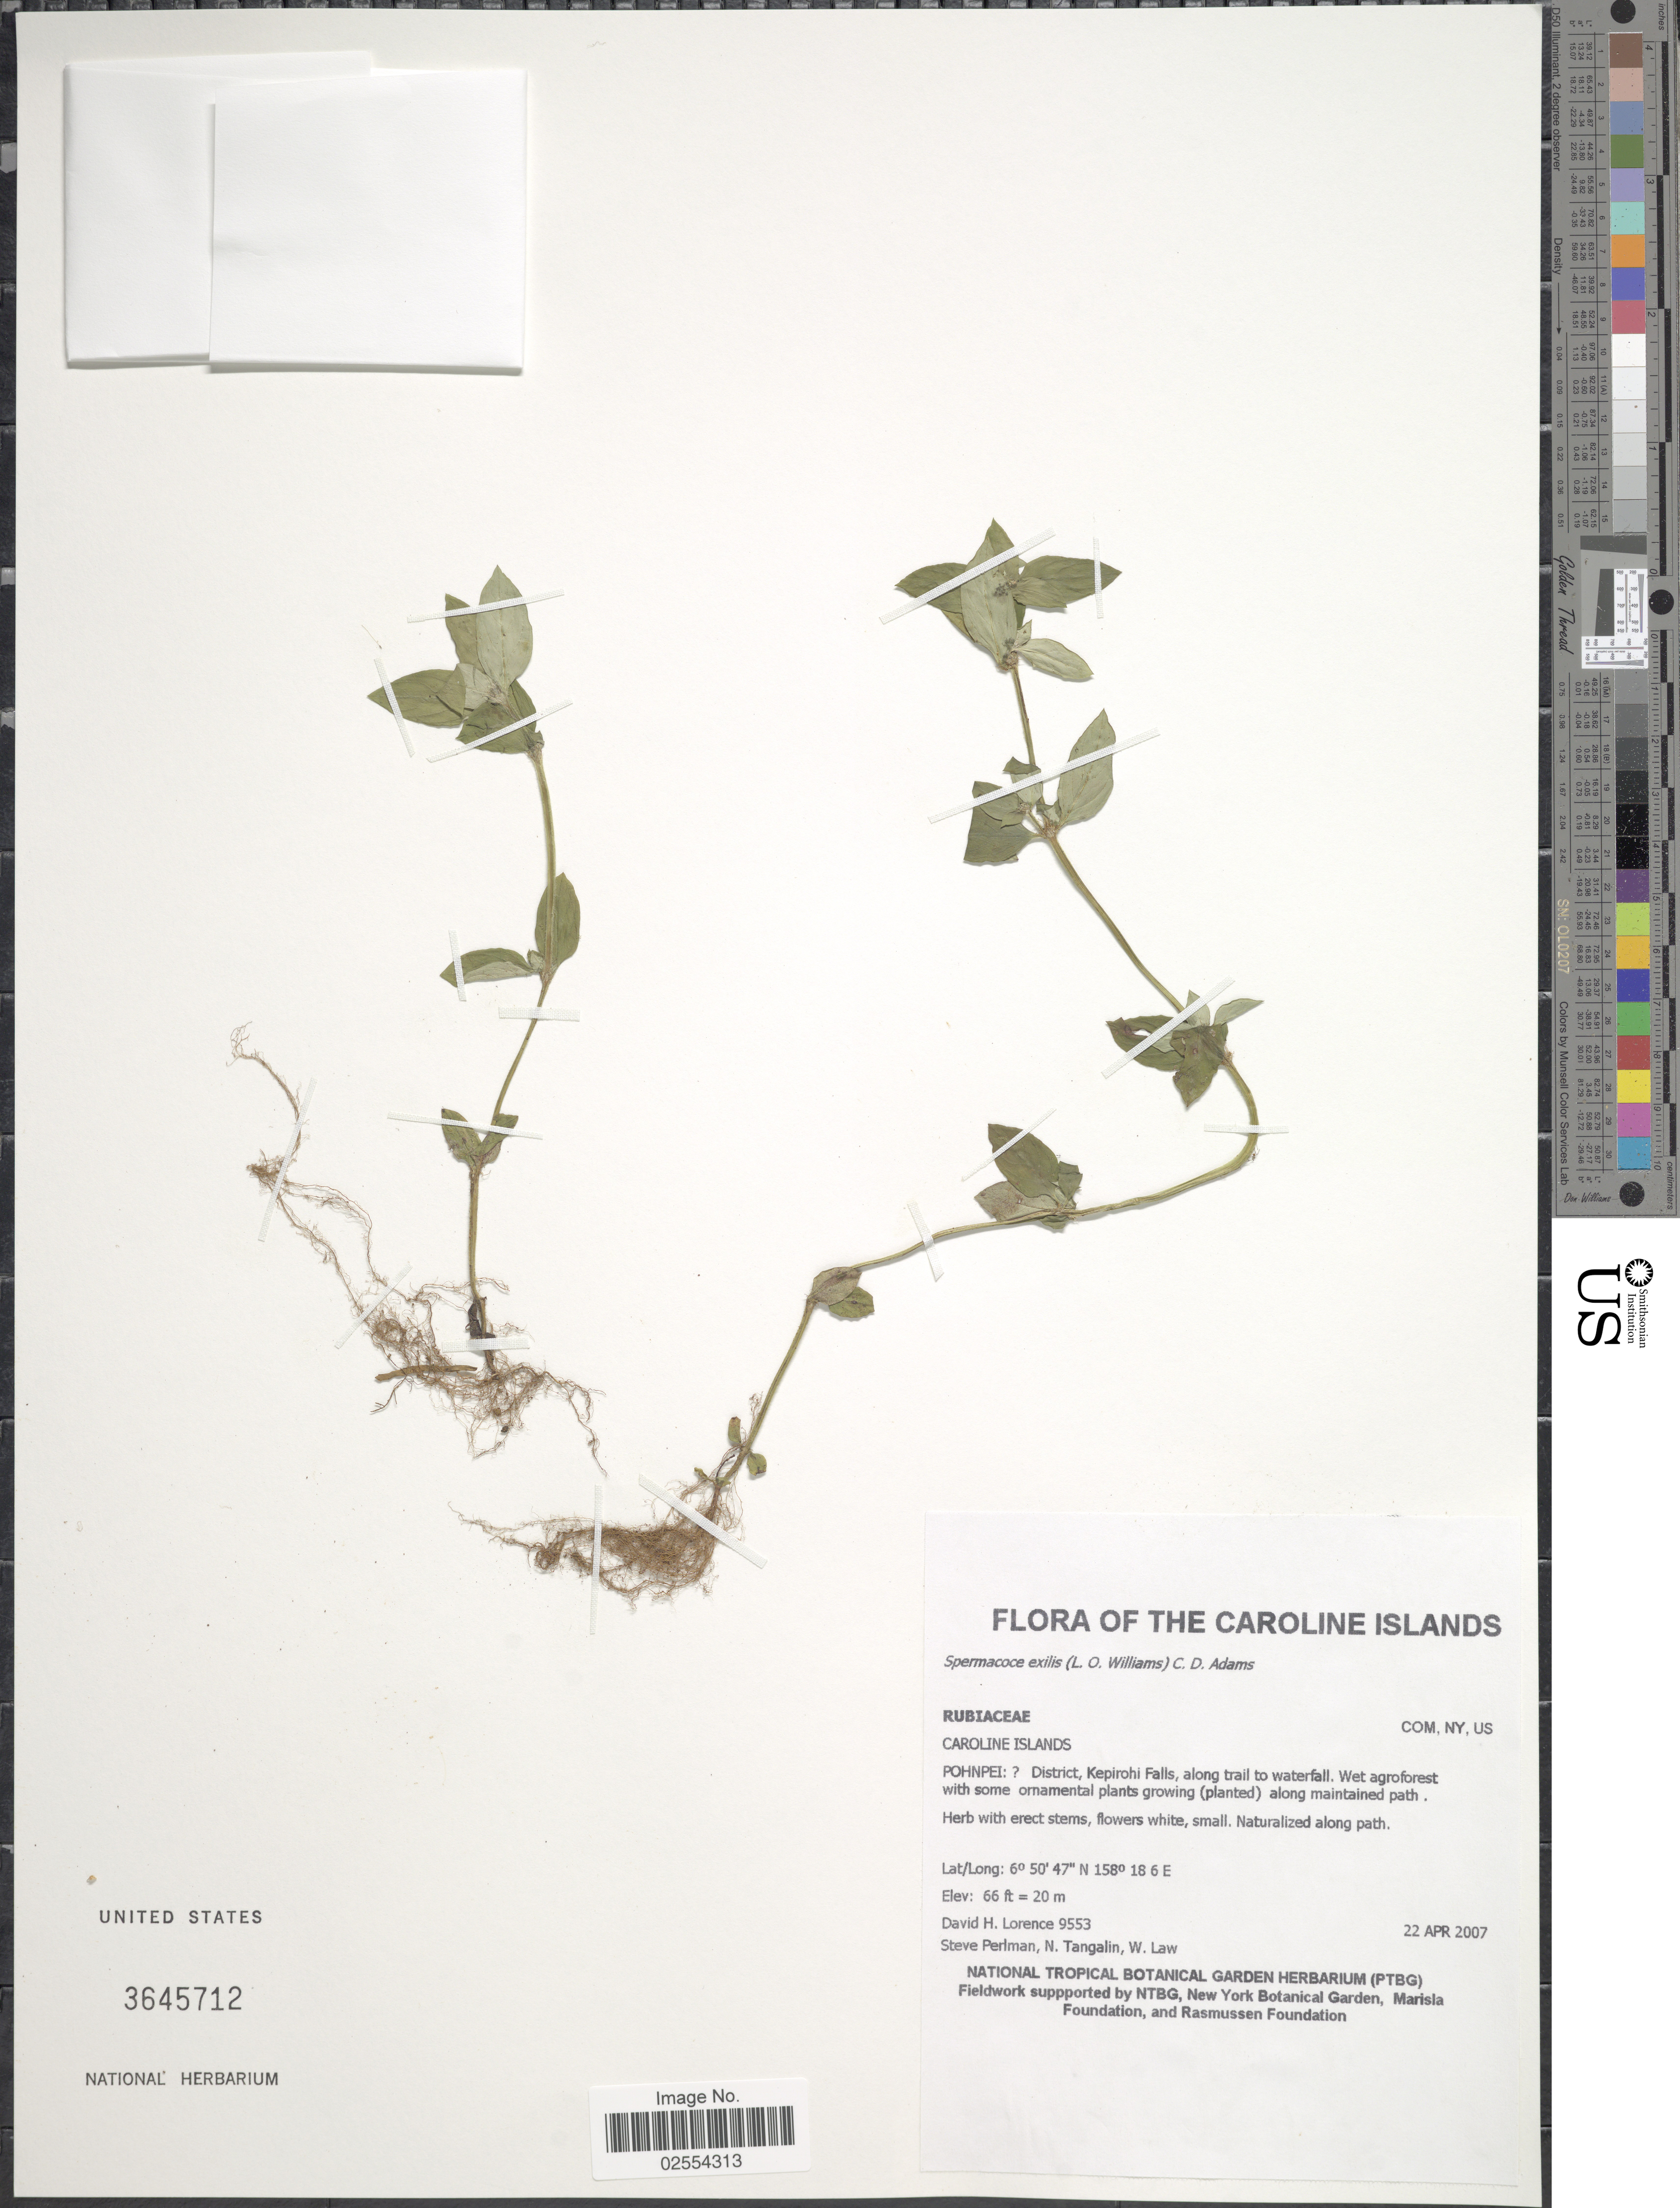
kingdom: Plantae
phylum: Tracheophyta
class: Magnoliopsida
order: Gentianales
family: Rubiaceae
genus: Spermacoce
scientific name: Spermacoce exilis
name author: (L.O. Williams) C.D. Adams ex W.C. Burger & C.M. Taylor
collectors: D. Lorence, S. Perlman, N. Tangalin & W. Law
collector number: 9553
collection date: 2007-04-22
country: Micronesia, Federated States of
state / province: Pohnpei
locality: The Caroline Islands, District, Kepirohi Falls, along trail to waterfall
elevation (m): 20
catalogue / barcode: US 3645712